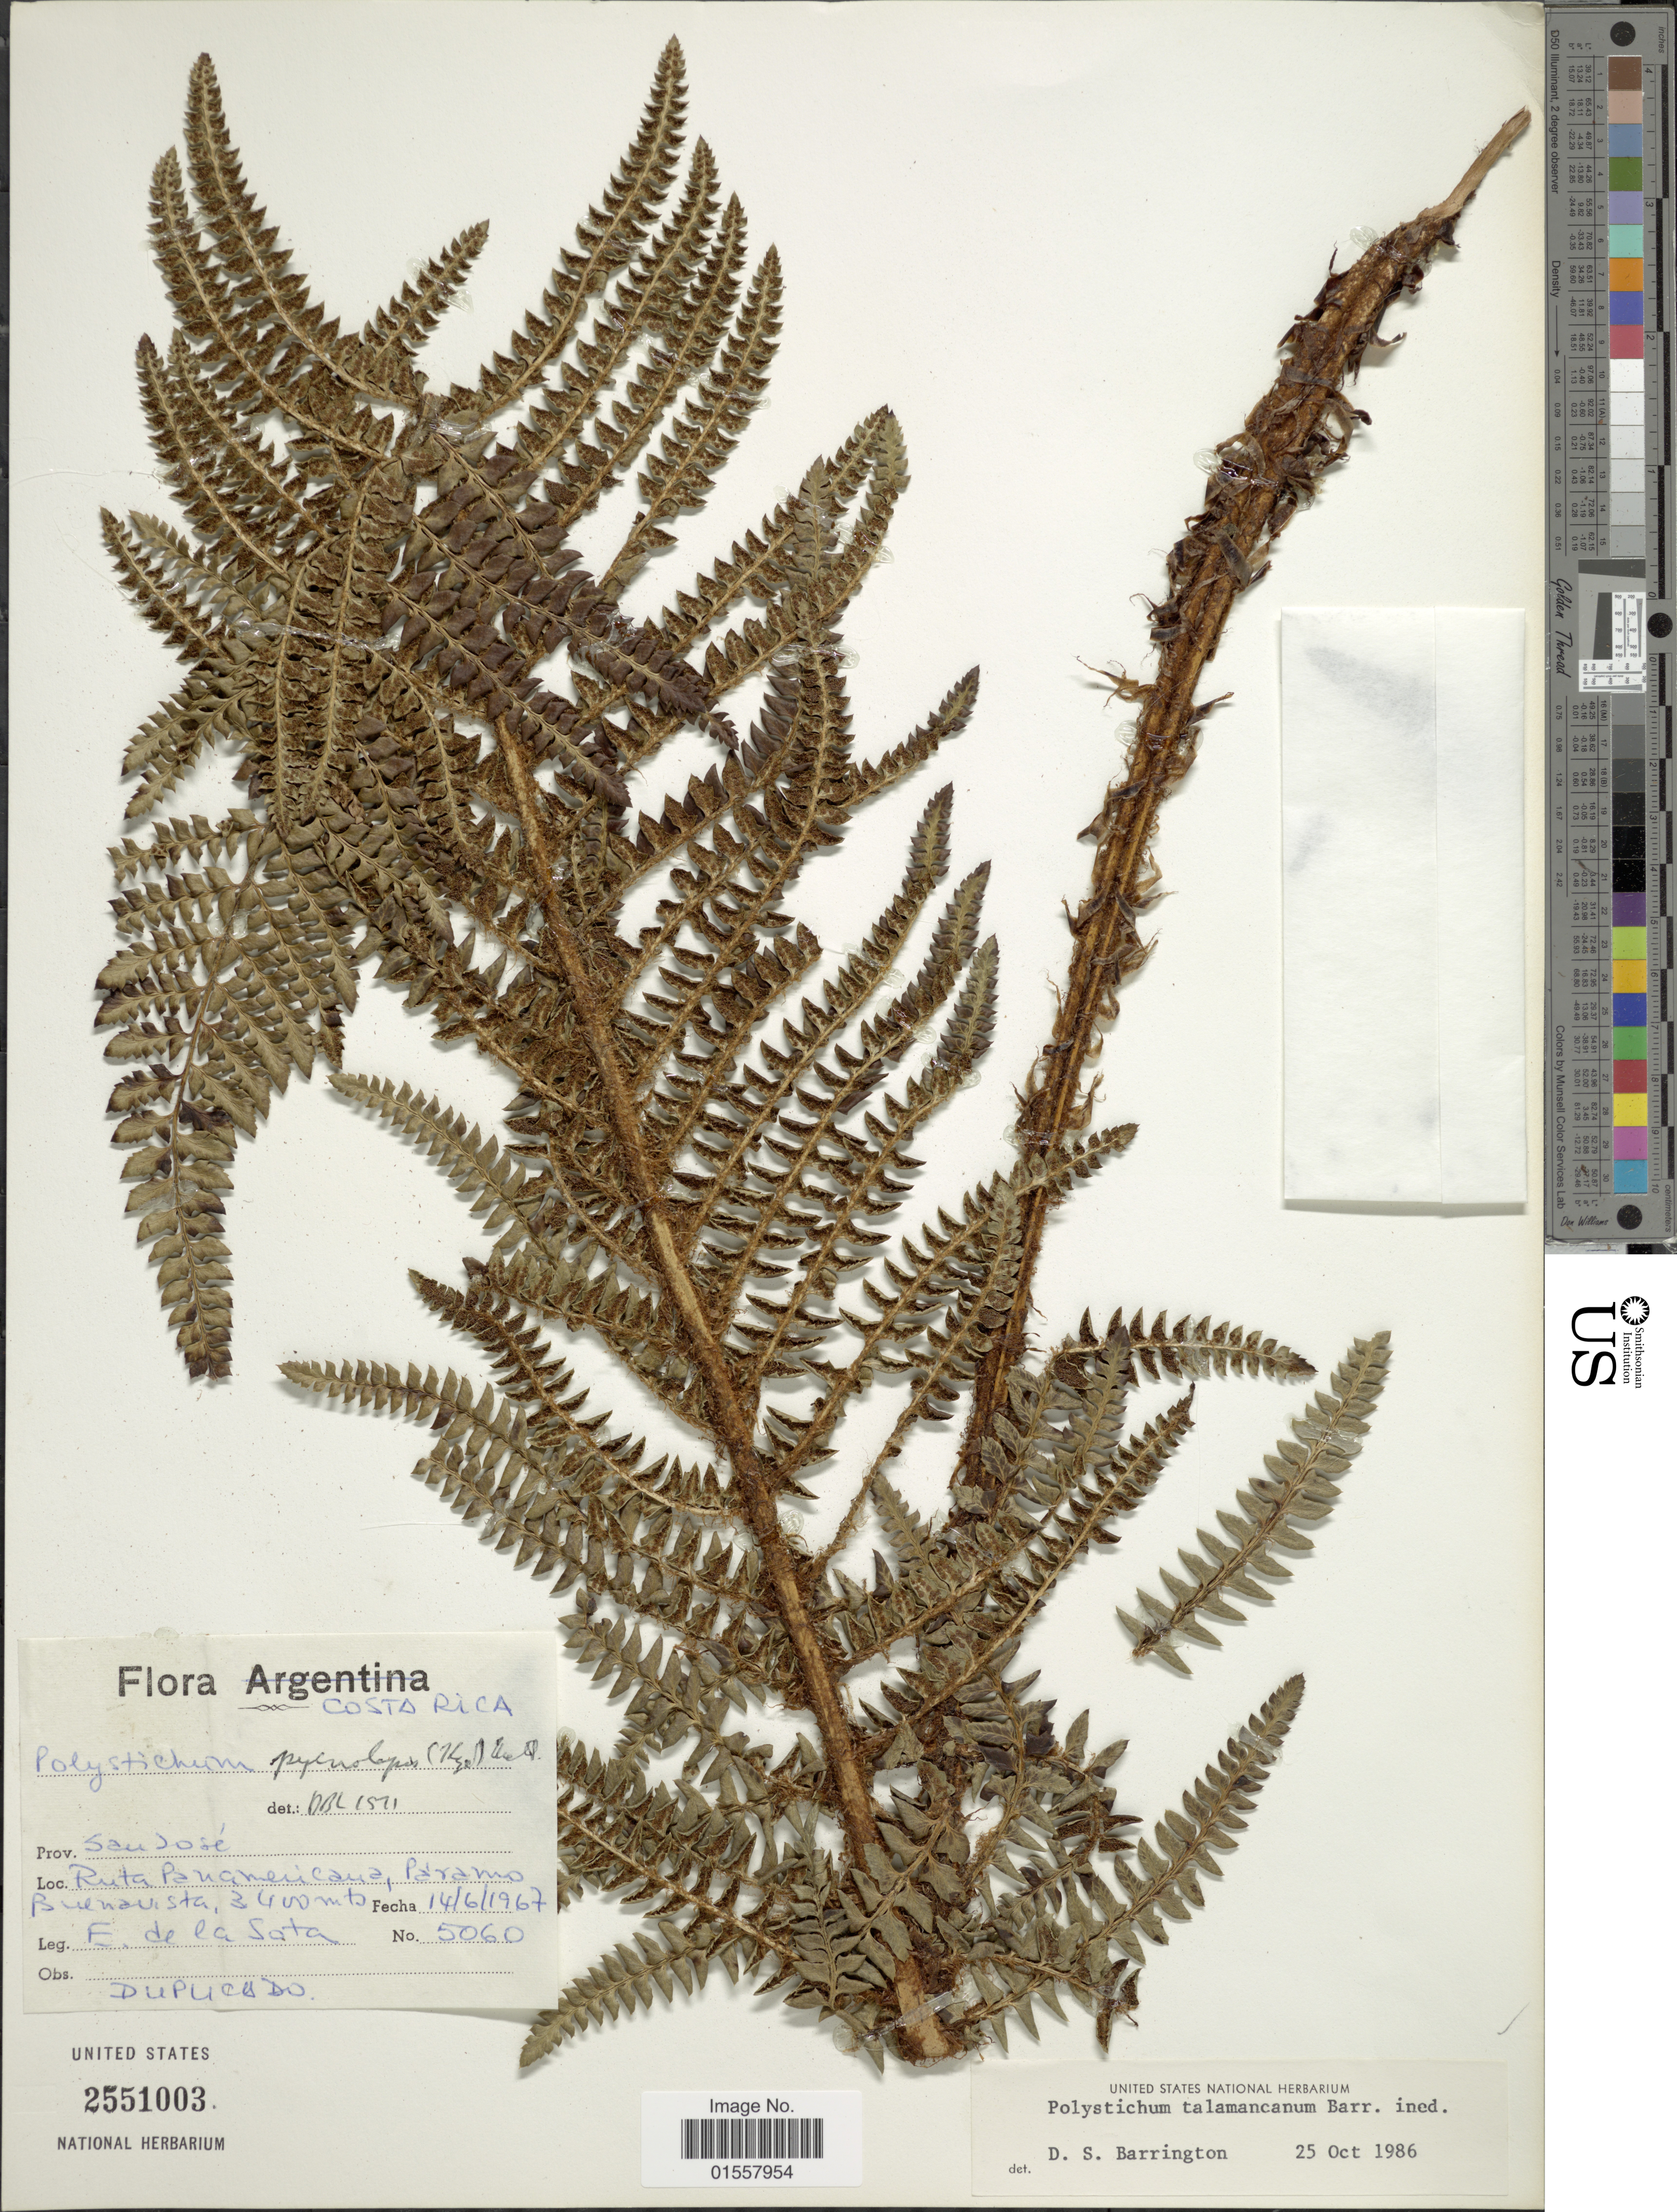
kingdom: Plantae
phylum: Tracheophyta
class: Polypodiopsida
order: Polypodiales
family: Dryopteridaceae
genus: Polystichum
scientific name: Polystichum talamancanum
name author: Barrington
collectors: E. R. de la Sota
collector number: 5060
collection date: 1967-06-14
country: Costa Rica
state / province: San José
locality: Prov. San Jose, Ruta Panamericana, Paramo Buenevista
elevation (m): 3400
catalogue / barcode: US 2551003